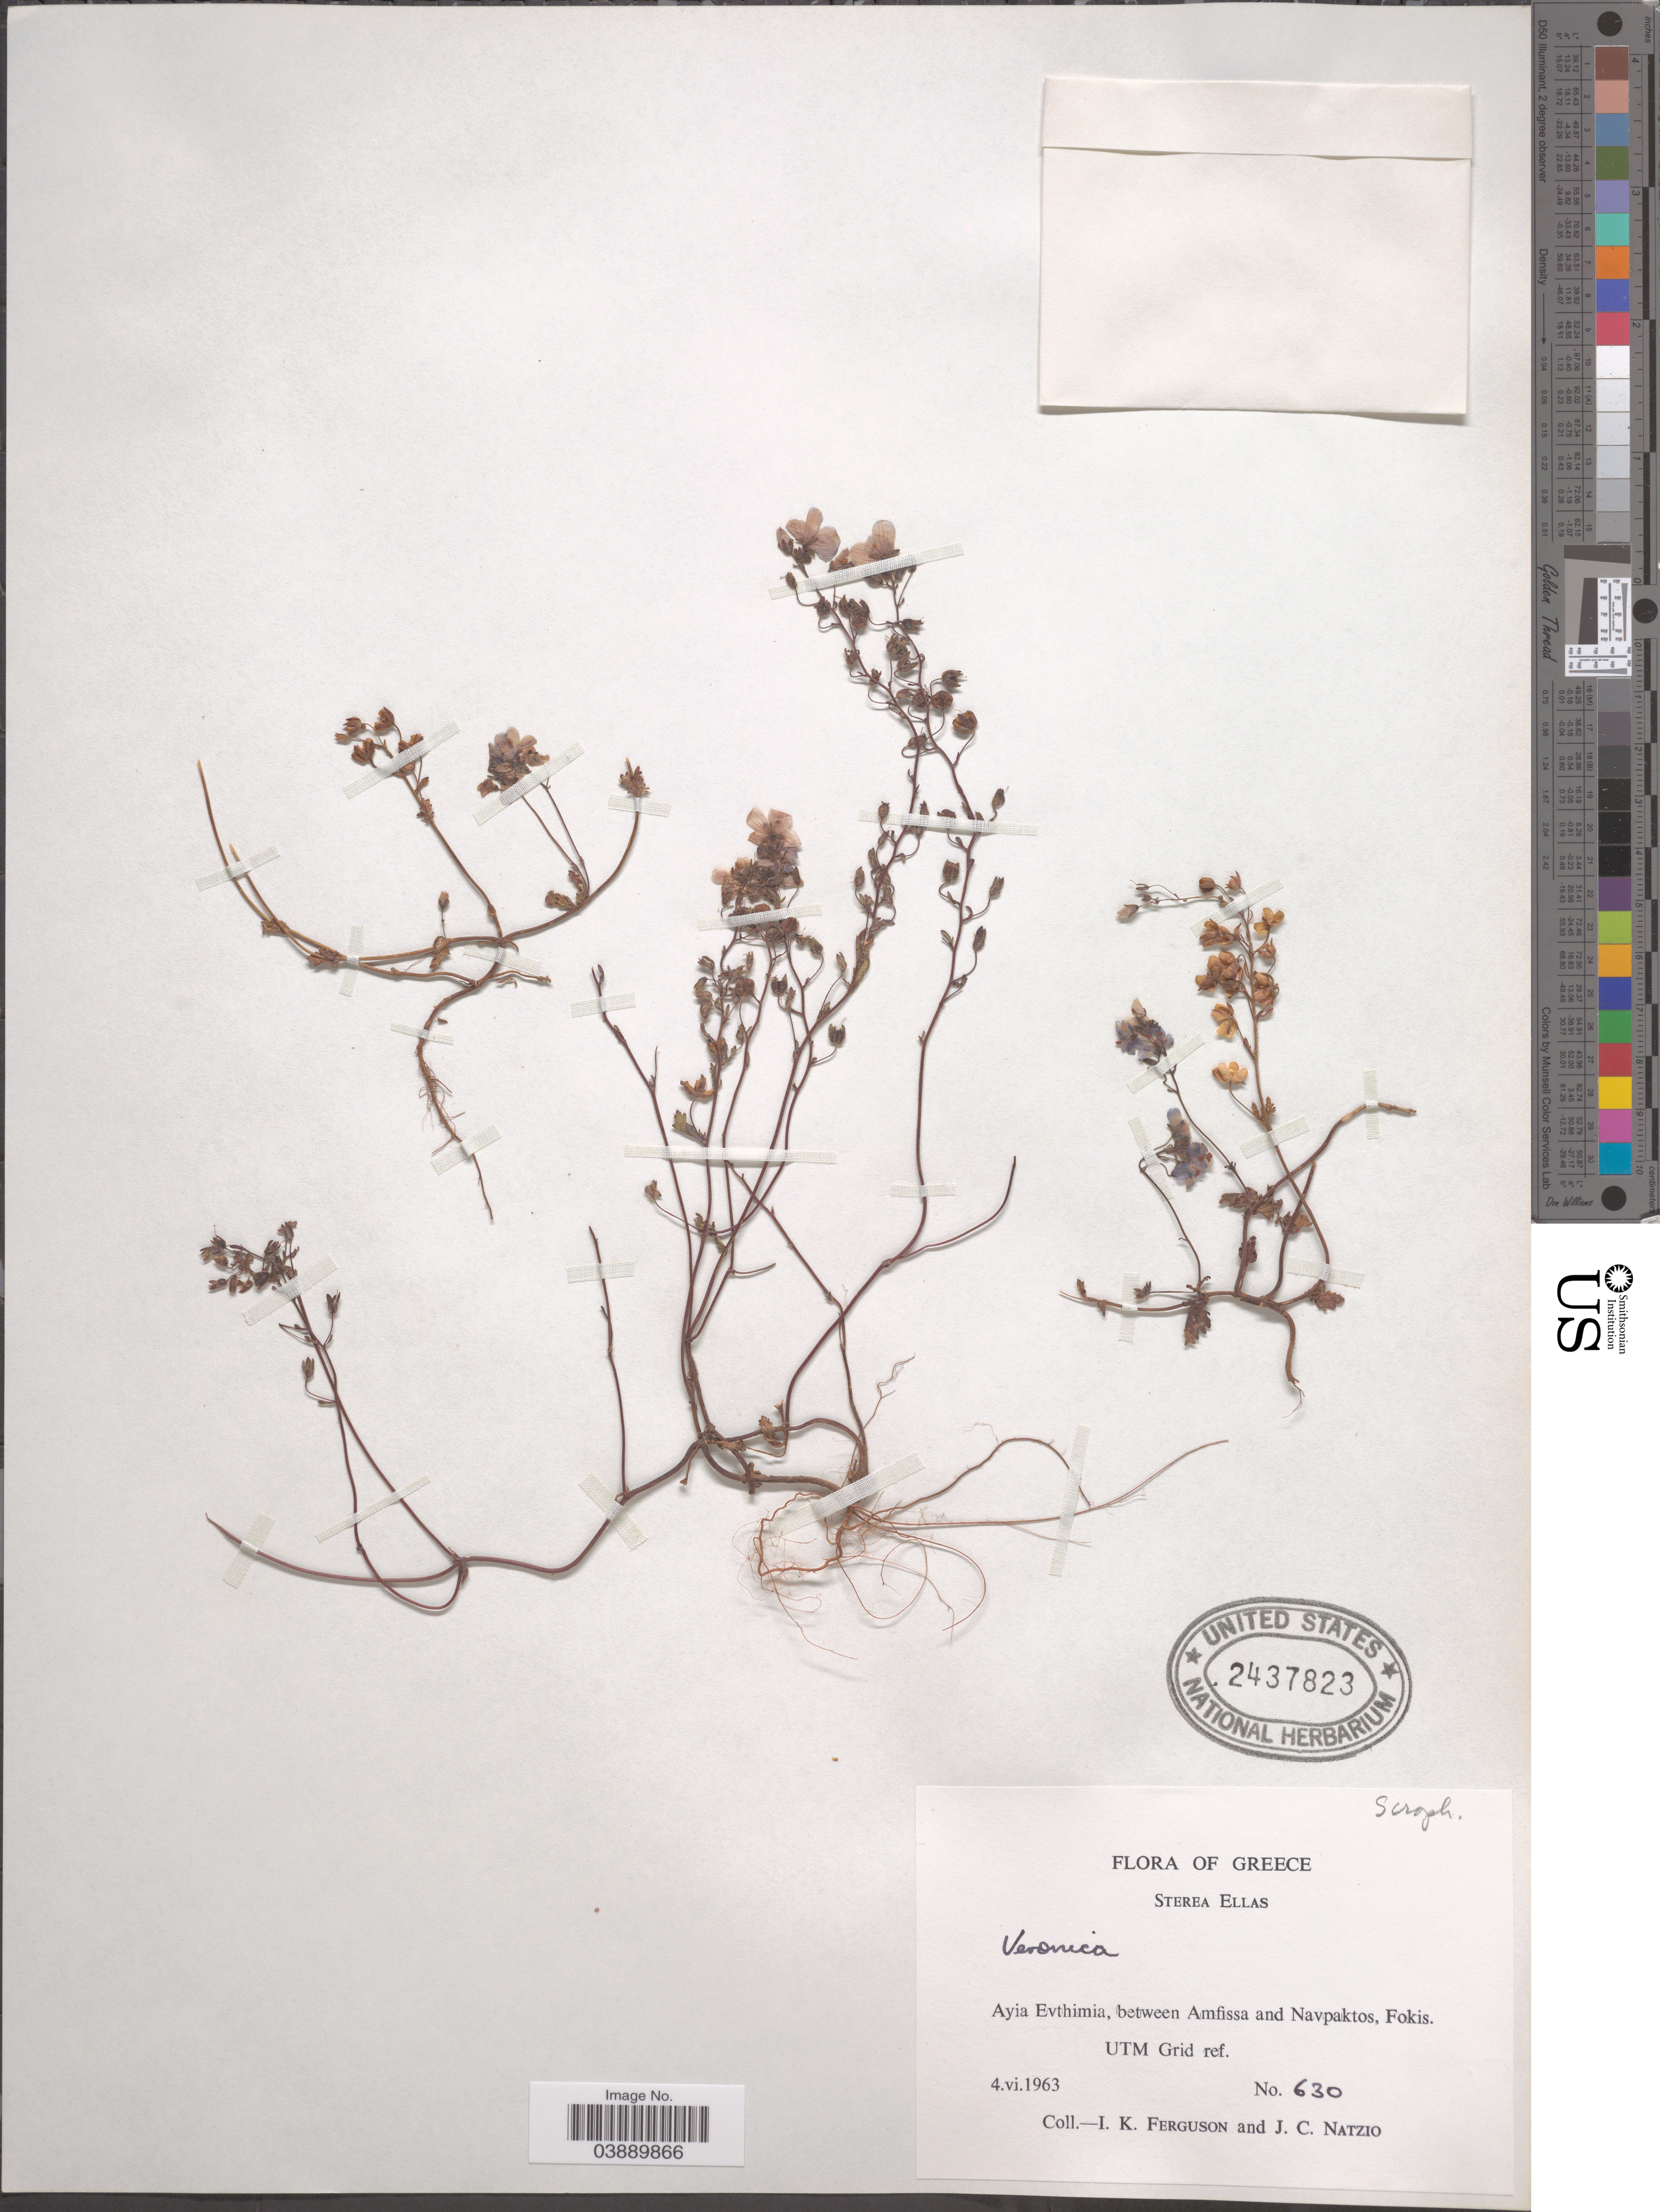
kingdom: Plantae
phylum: Tracheophyta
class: Magnoliopsida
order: Lamiales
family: Plantaginaceae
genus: Veronica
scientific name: Veronica glauca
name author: Sm.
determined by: Albach, Dirk C.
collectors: I. K. Ferguson & J. Natzio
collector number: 630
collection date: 1963-06-04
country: Greece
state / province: Central Greece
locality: Sterea Ellas. Ayia Evthimia, between Amfissa and Navpaktos, Fokis, UTM Grid ref.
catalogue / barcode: US 2437823